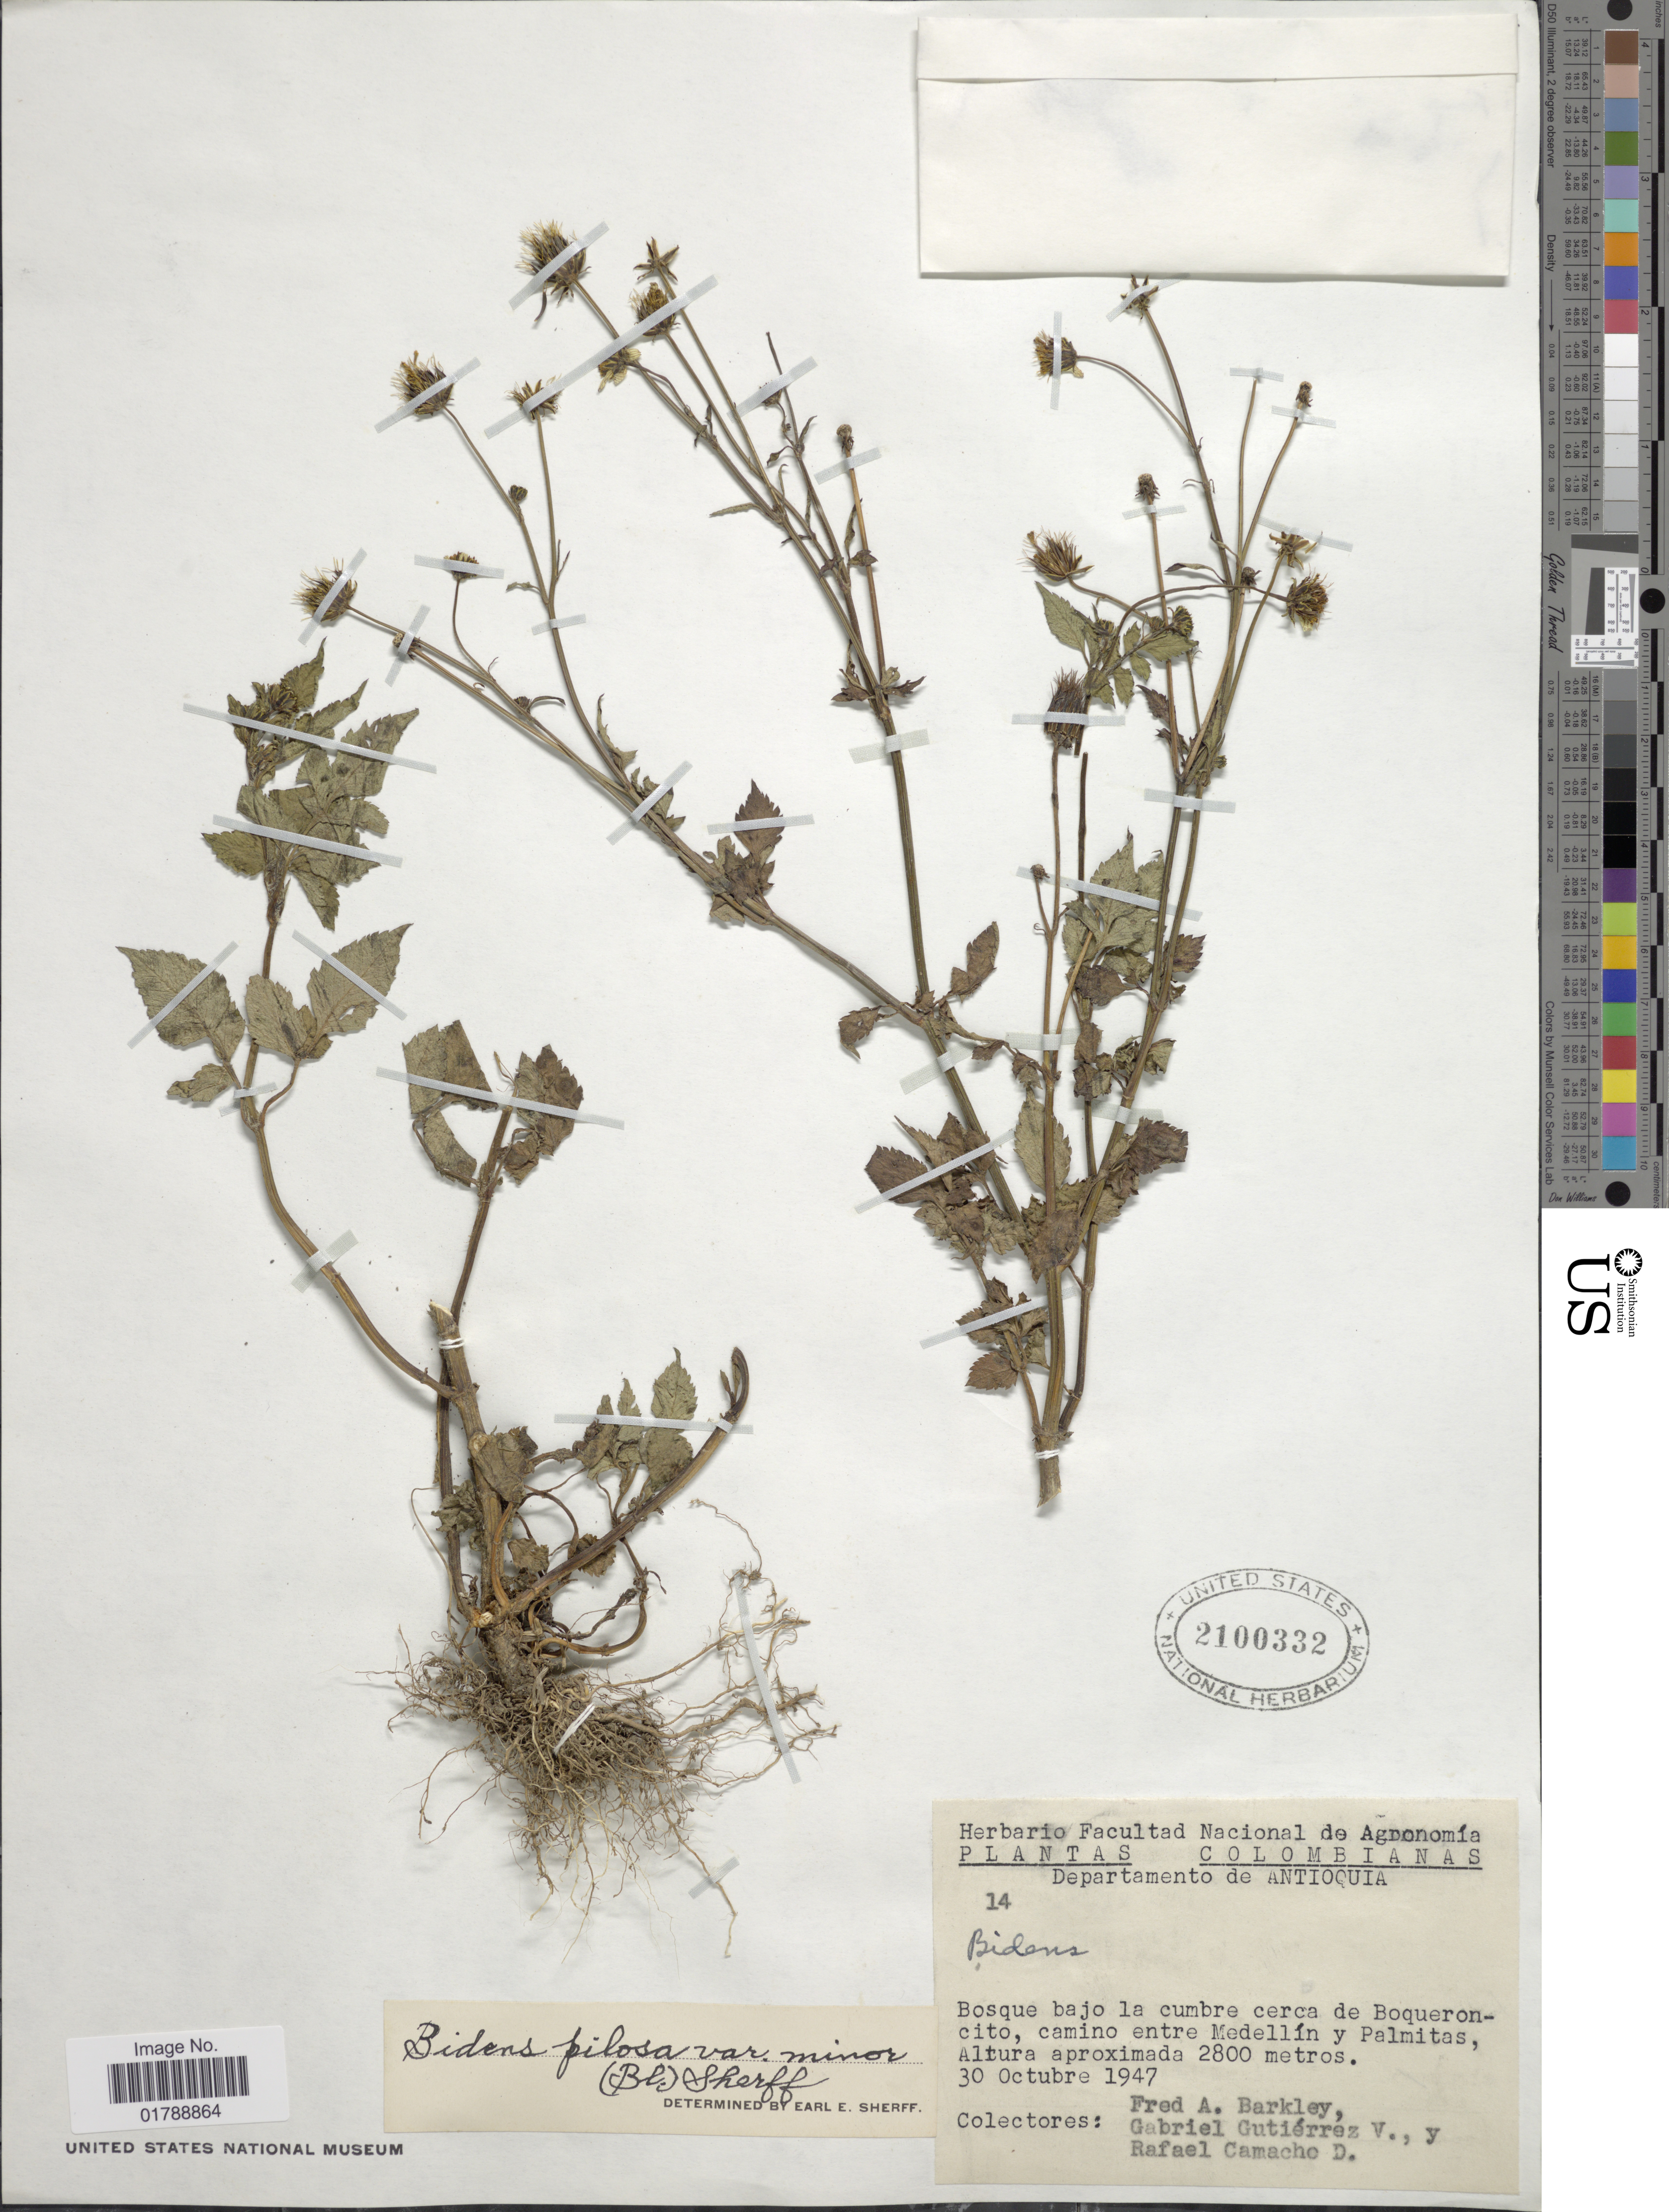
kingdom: Plantae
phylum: Tracheophyta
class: Magnoliopsida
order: Asterales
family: Asteraceae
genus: Bidens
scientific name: Bidens pilosa var. minor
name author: (Blume) Sherff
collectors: F. A. Barkley, G. Gutiérrez V. & R. de Camacho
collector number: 14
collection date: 1947-10-30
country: Colombia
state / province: Antioquia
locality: Bosque bajo la cumbre cerca de Boqueroncito, camino entre Medellín y Palmitas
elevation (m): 2800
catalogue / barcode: US 2100332